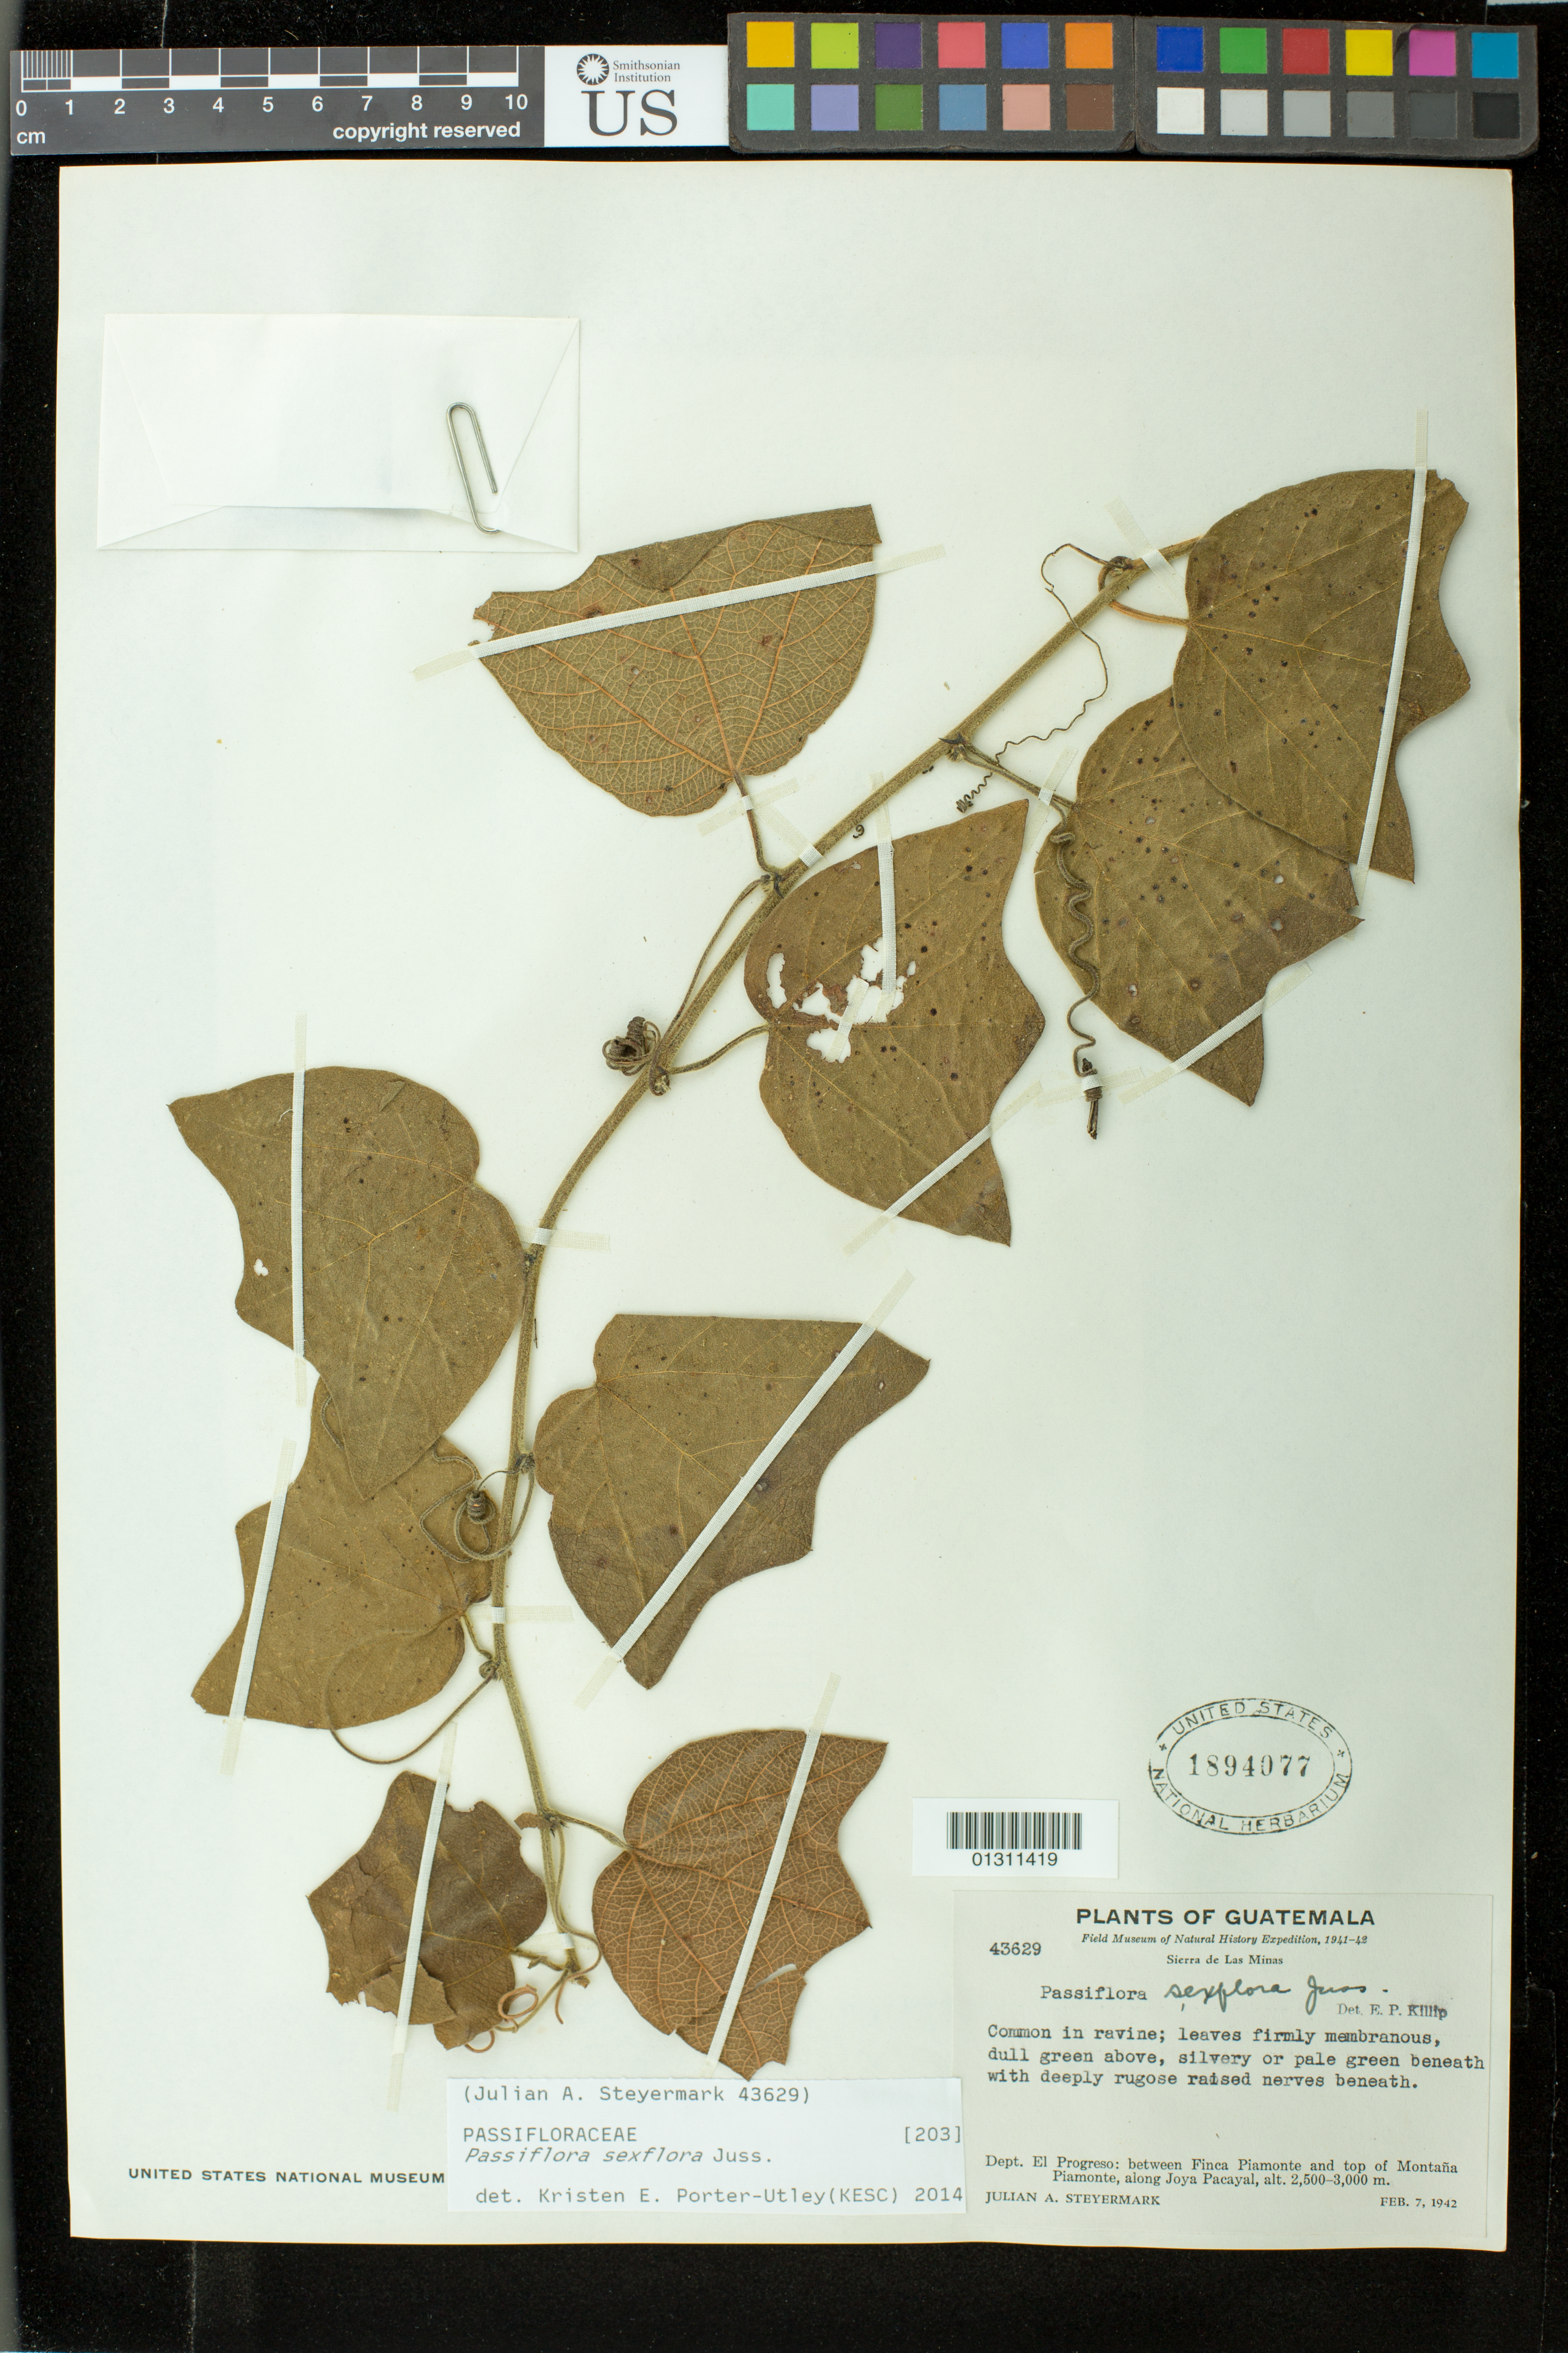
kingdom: Plantae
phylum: Tracheophyta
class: Magnoliopsida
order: Malpighiales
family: Passifloraceae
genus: Passiflora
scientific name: Passiflora sexflora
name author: Juss.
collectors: J. Steyermark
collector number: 43629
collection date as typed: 07 Feb 1942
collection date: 1942-02-07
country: Guatemala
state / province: El Progreso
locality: Between Finca Piamonte & top of Montana Piamonte, along Joya Pacayal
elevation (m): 2500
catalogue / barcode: US 1894077